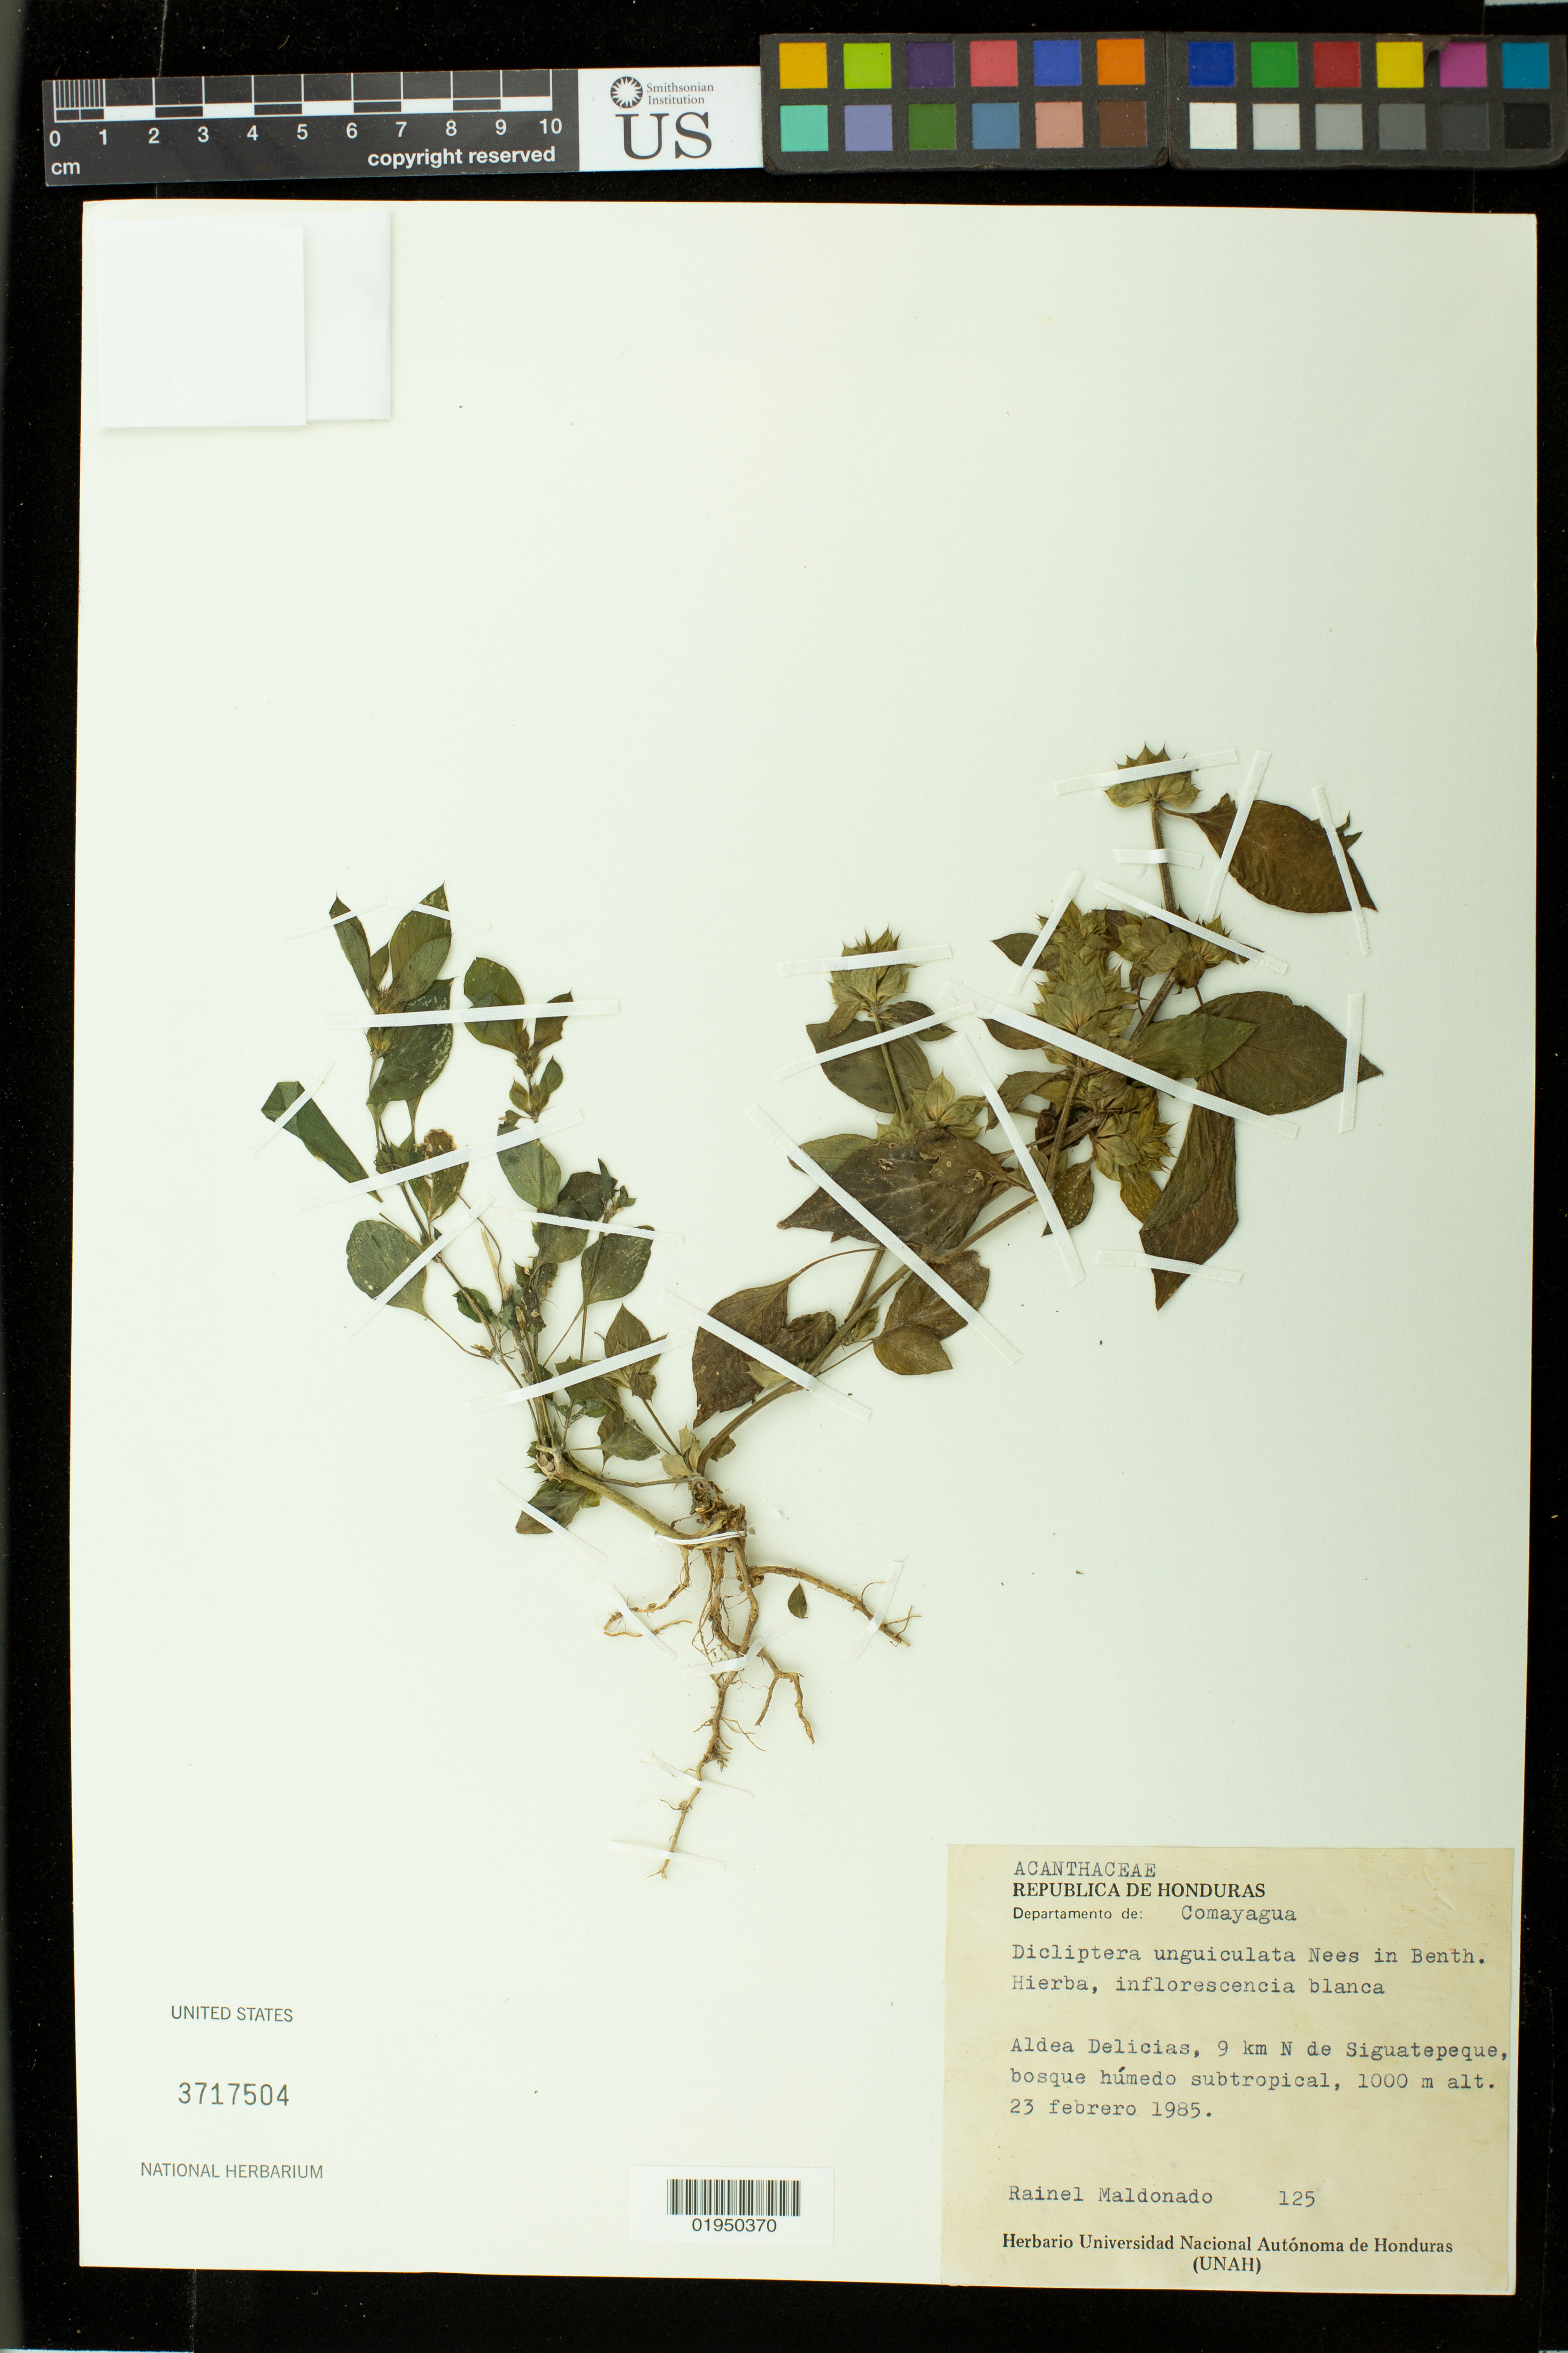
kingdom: Plantae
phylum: Tracheophyta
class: Magnoliopsida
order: Lamiales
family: Acanthaceae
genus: Dicliptera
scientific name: Dicliptera unguiculata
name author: Nees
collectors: R. Maldonado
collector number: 125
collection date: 1985-02-23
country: Honduras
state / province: Comayagua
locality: Aldea Delicias. 9 km N de Siguatepeque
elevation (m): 1000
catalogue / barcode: US 3717504